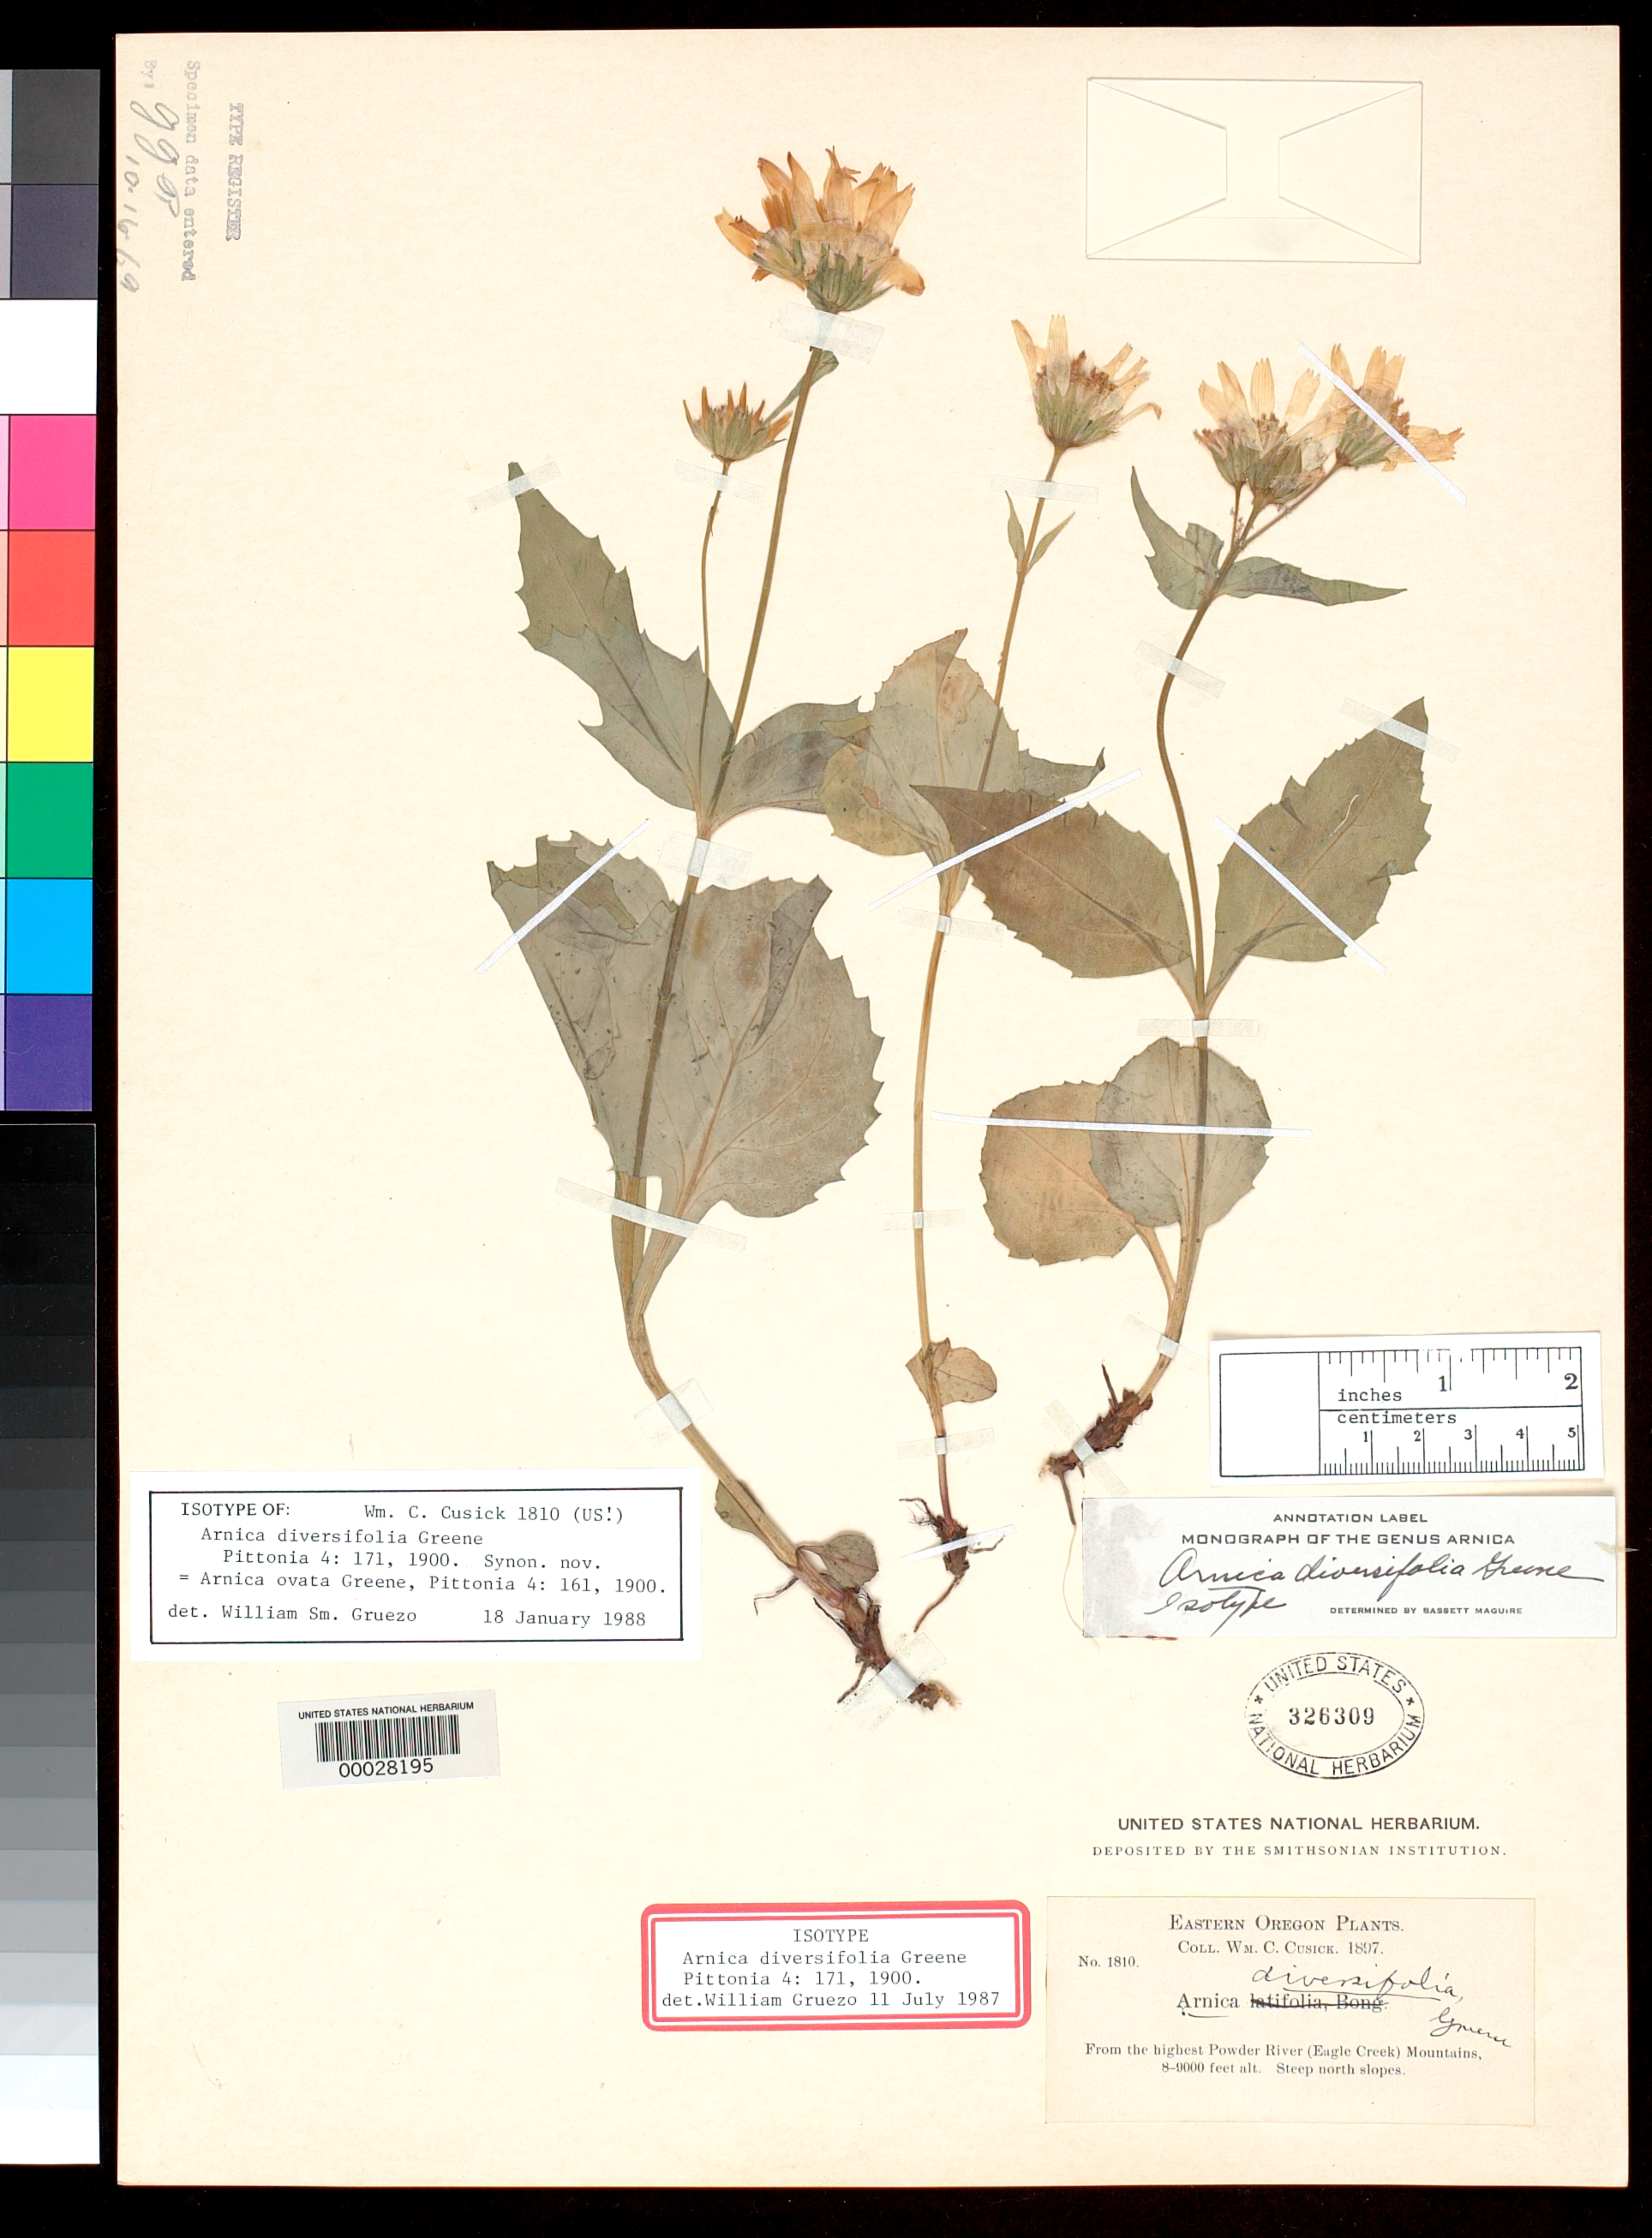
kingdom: Plantae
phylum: Tracheophyta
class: Magnoliopsida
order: Asterales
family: Asteraceae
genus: Arnica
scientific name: Arnica diversifolia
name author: Greene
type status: Isotype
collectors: W. C. Cusick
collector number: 1810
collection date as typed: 1897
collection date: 1897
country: United States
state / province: Oregon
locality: Powder River Mountains.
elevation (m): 2438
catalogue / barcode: US 326309